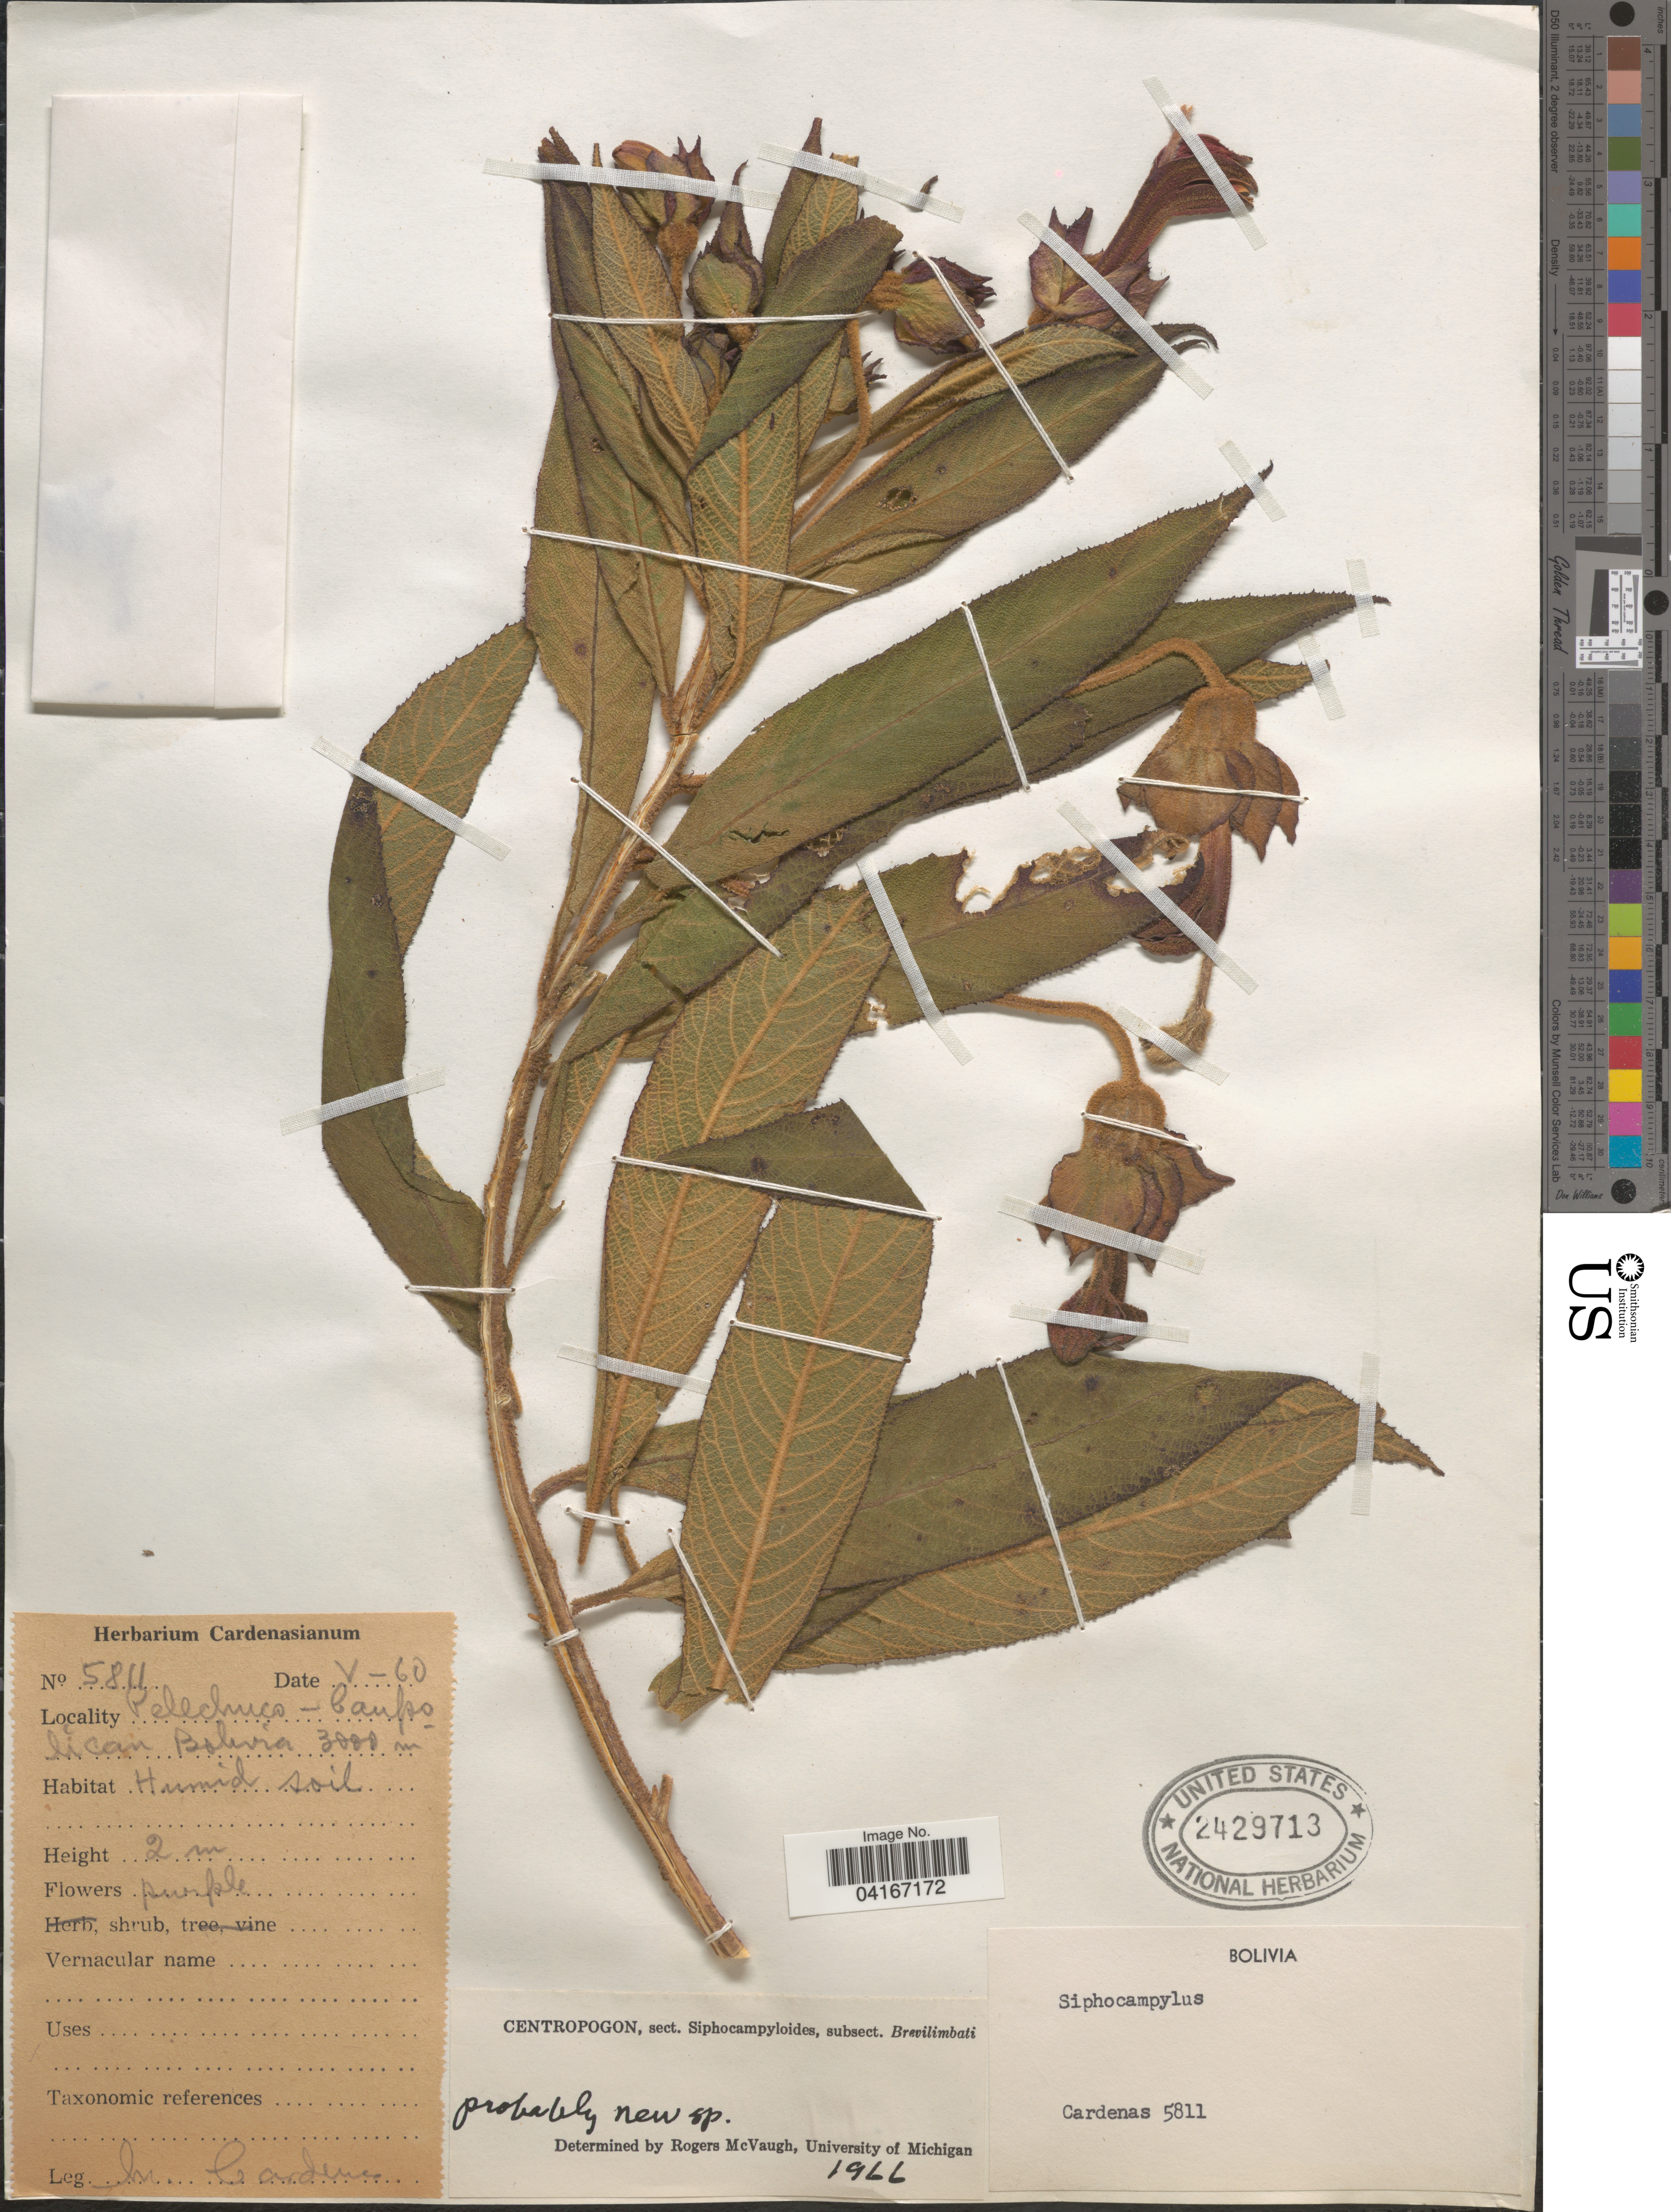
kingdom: Plantae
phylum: Tracheophyta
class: Magnoliopsida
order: Asterales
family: Campanulaceae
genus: Centropogon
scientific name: Centropogon sp.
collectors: M. Cárdenas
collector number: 5811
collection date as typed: Transcribed d/m/y: /5/60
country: Bolivia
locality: Pelechuco-Caupolican.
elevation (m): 3000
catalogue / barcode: US 2429713